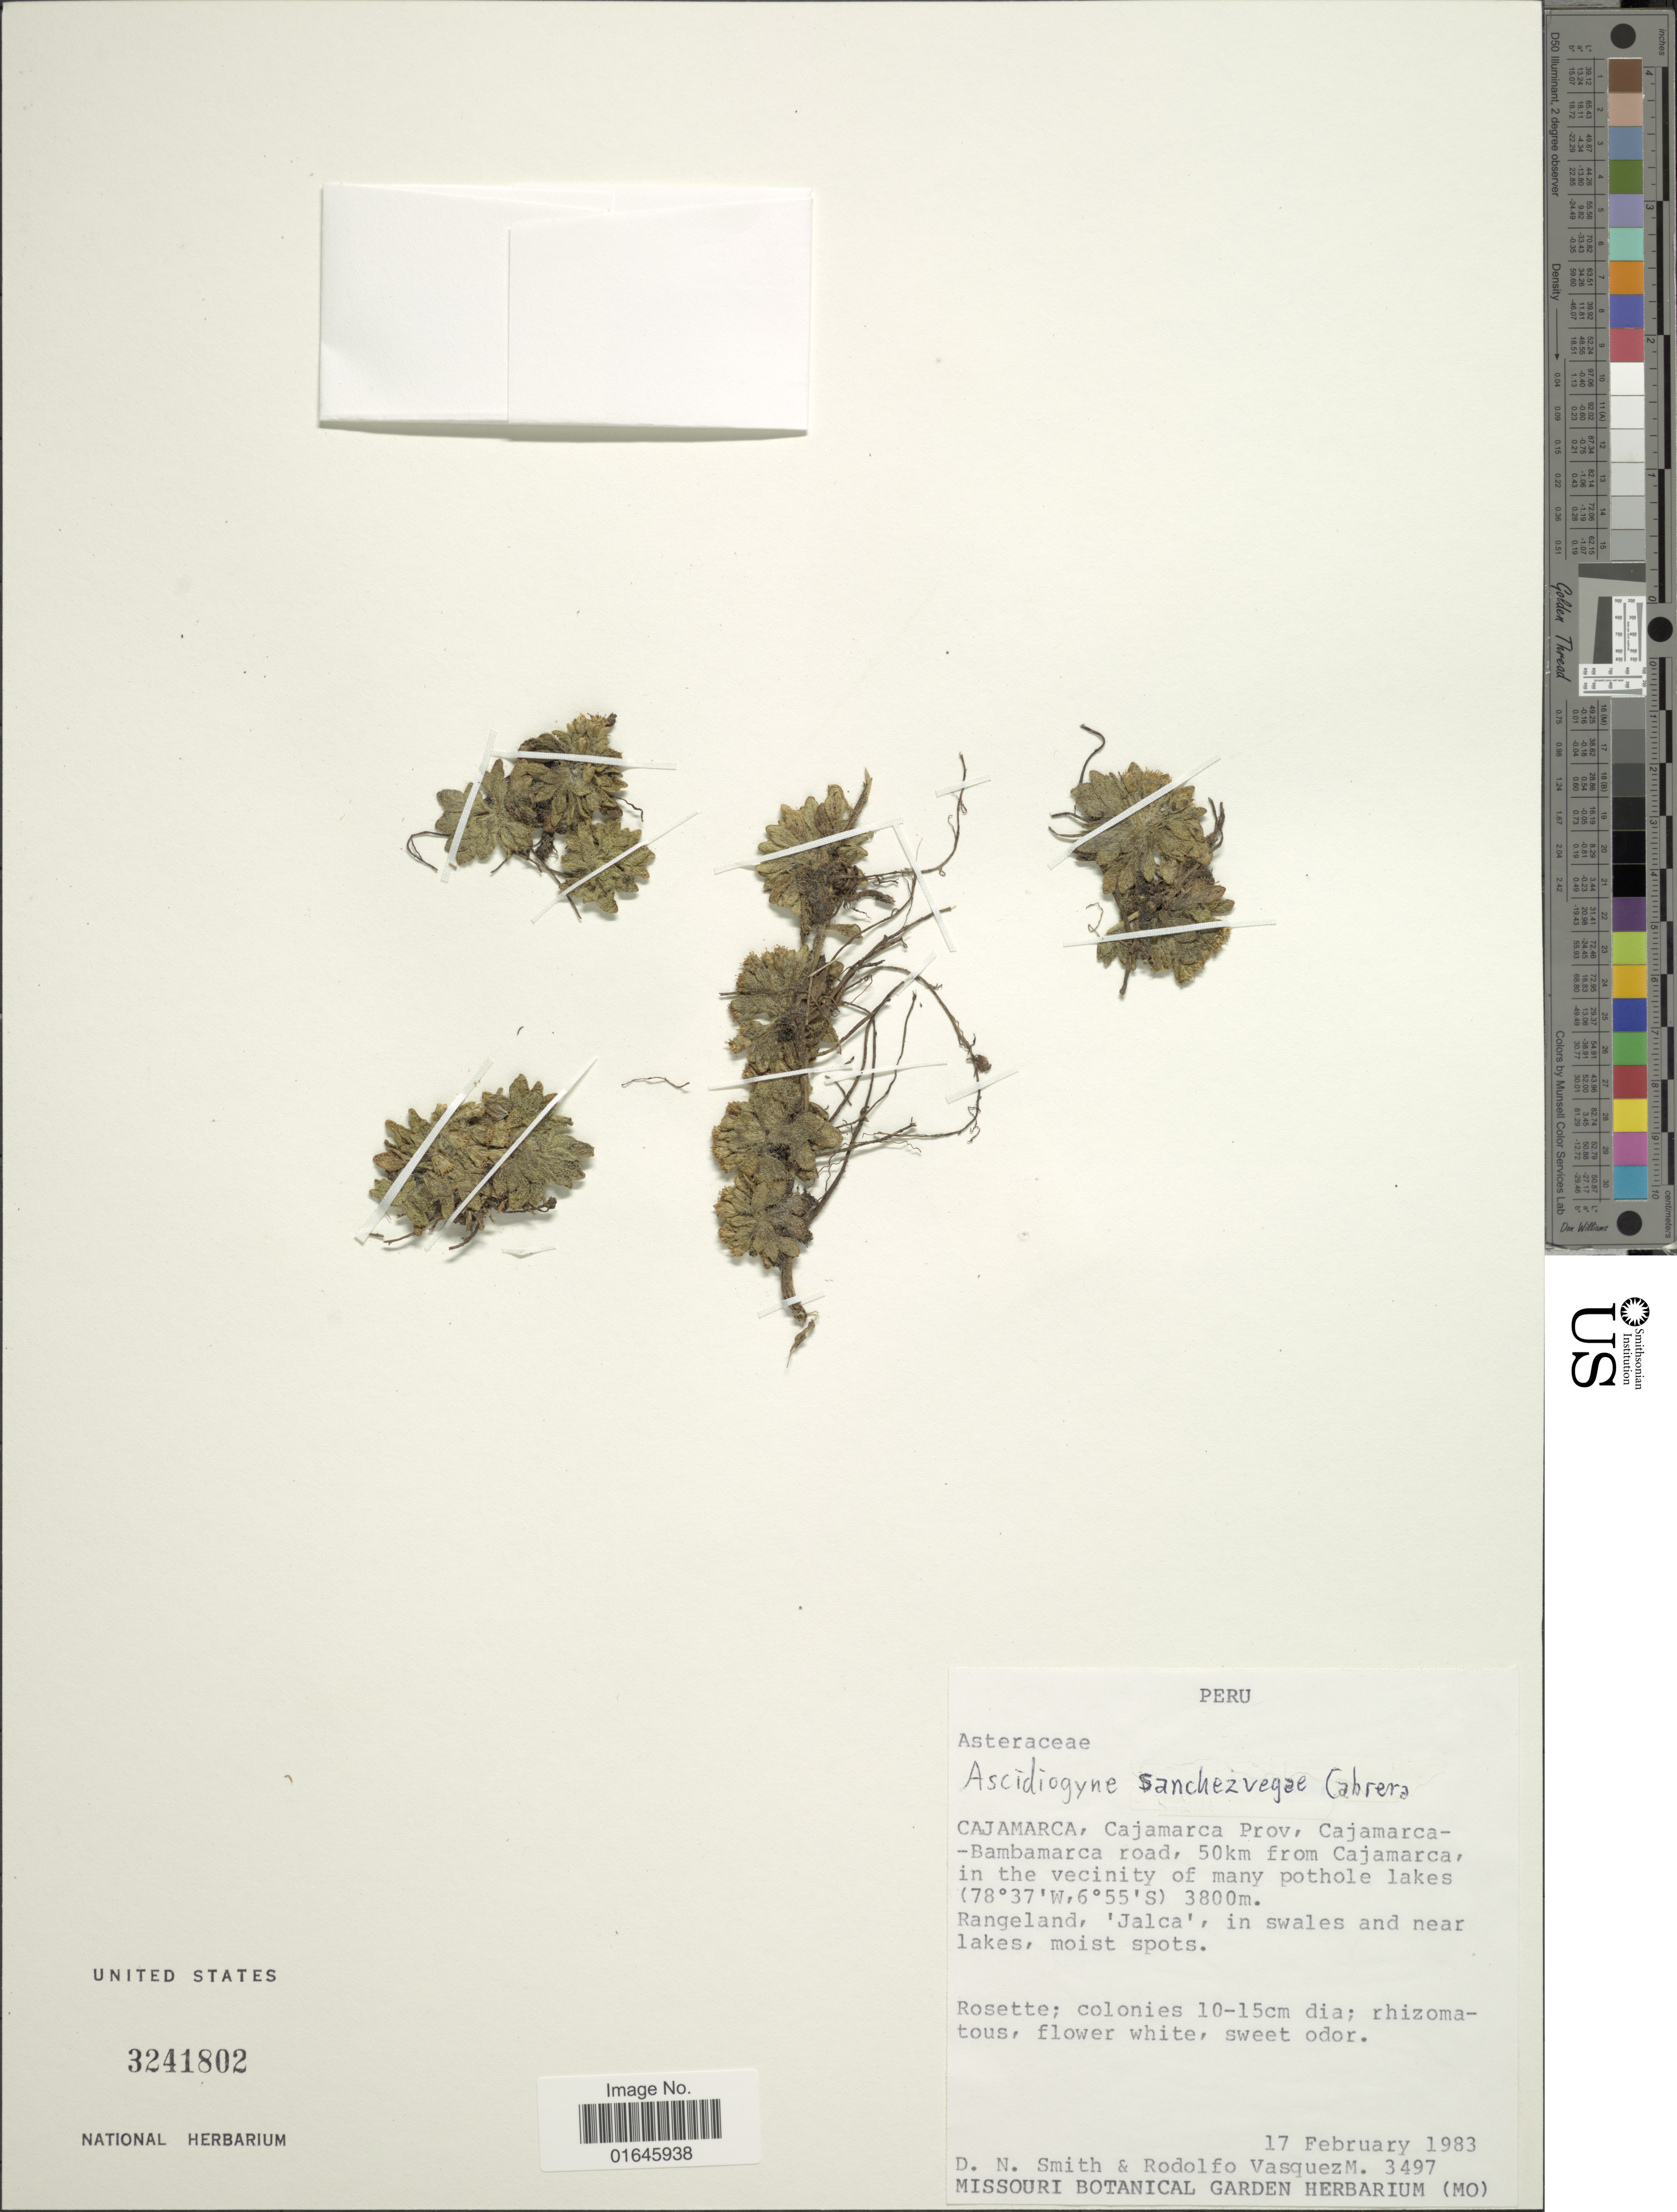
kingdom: Plantae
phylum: Tracheophyta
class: Magnoliopsida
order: Asterales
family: Asteraceae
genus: Ascidiogyne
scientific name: Ascidiogyne sanchezvegae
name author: Cabrera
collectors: D. Smith & R. Vásquez M.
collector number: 3497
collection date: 1983-02-17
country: Peru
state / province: Cajamarca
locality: Cajamarca-Bambamarca road, 50 km from Cajamarca, in the vicinity of many potholes lakes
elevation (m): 3800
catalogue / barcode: US 3241802